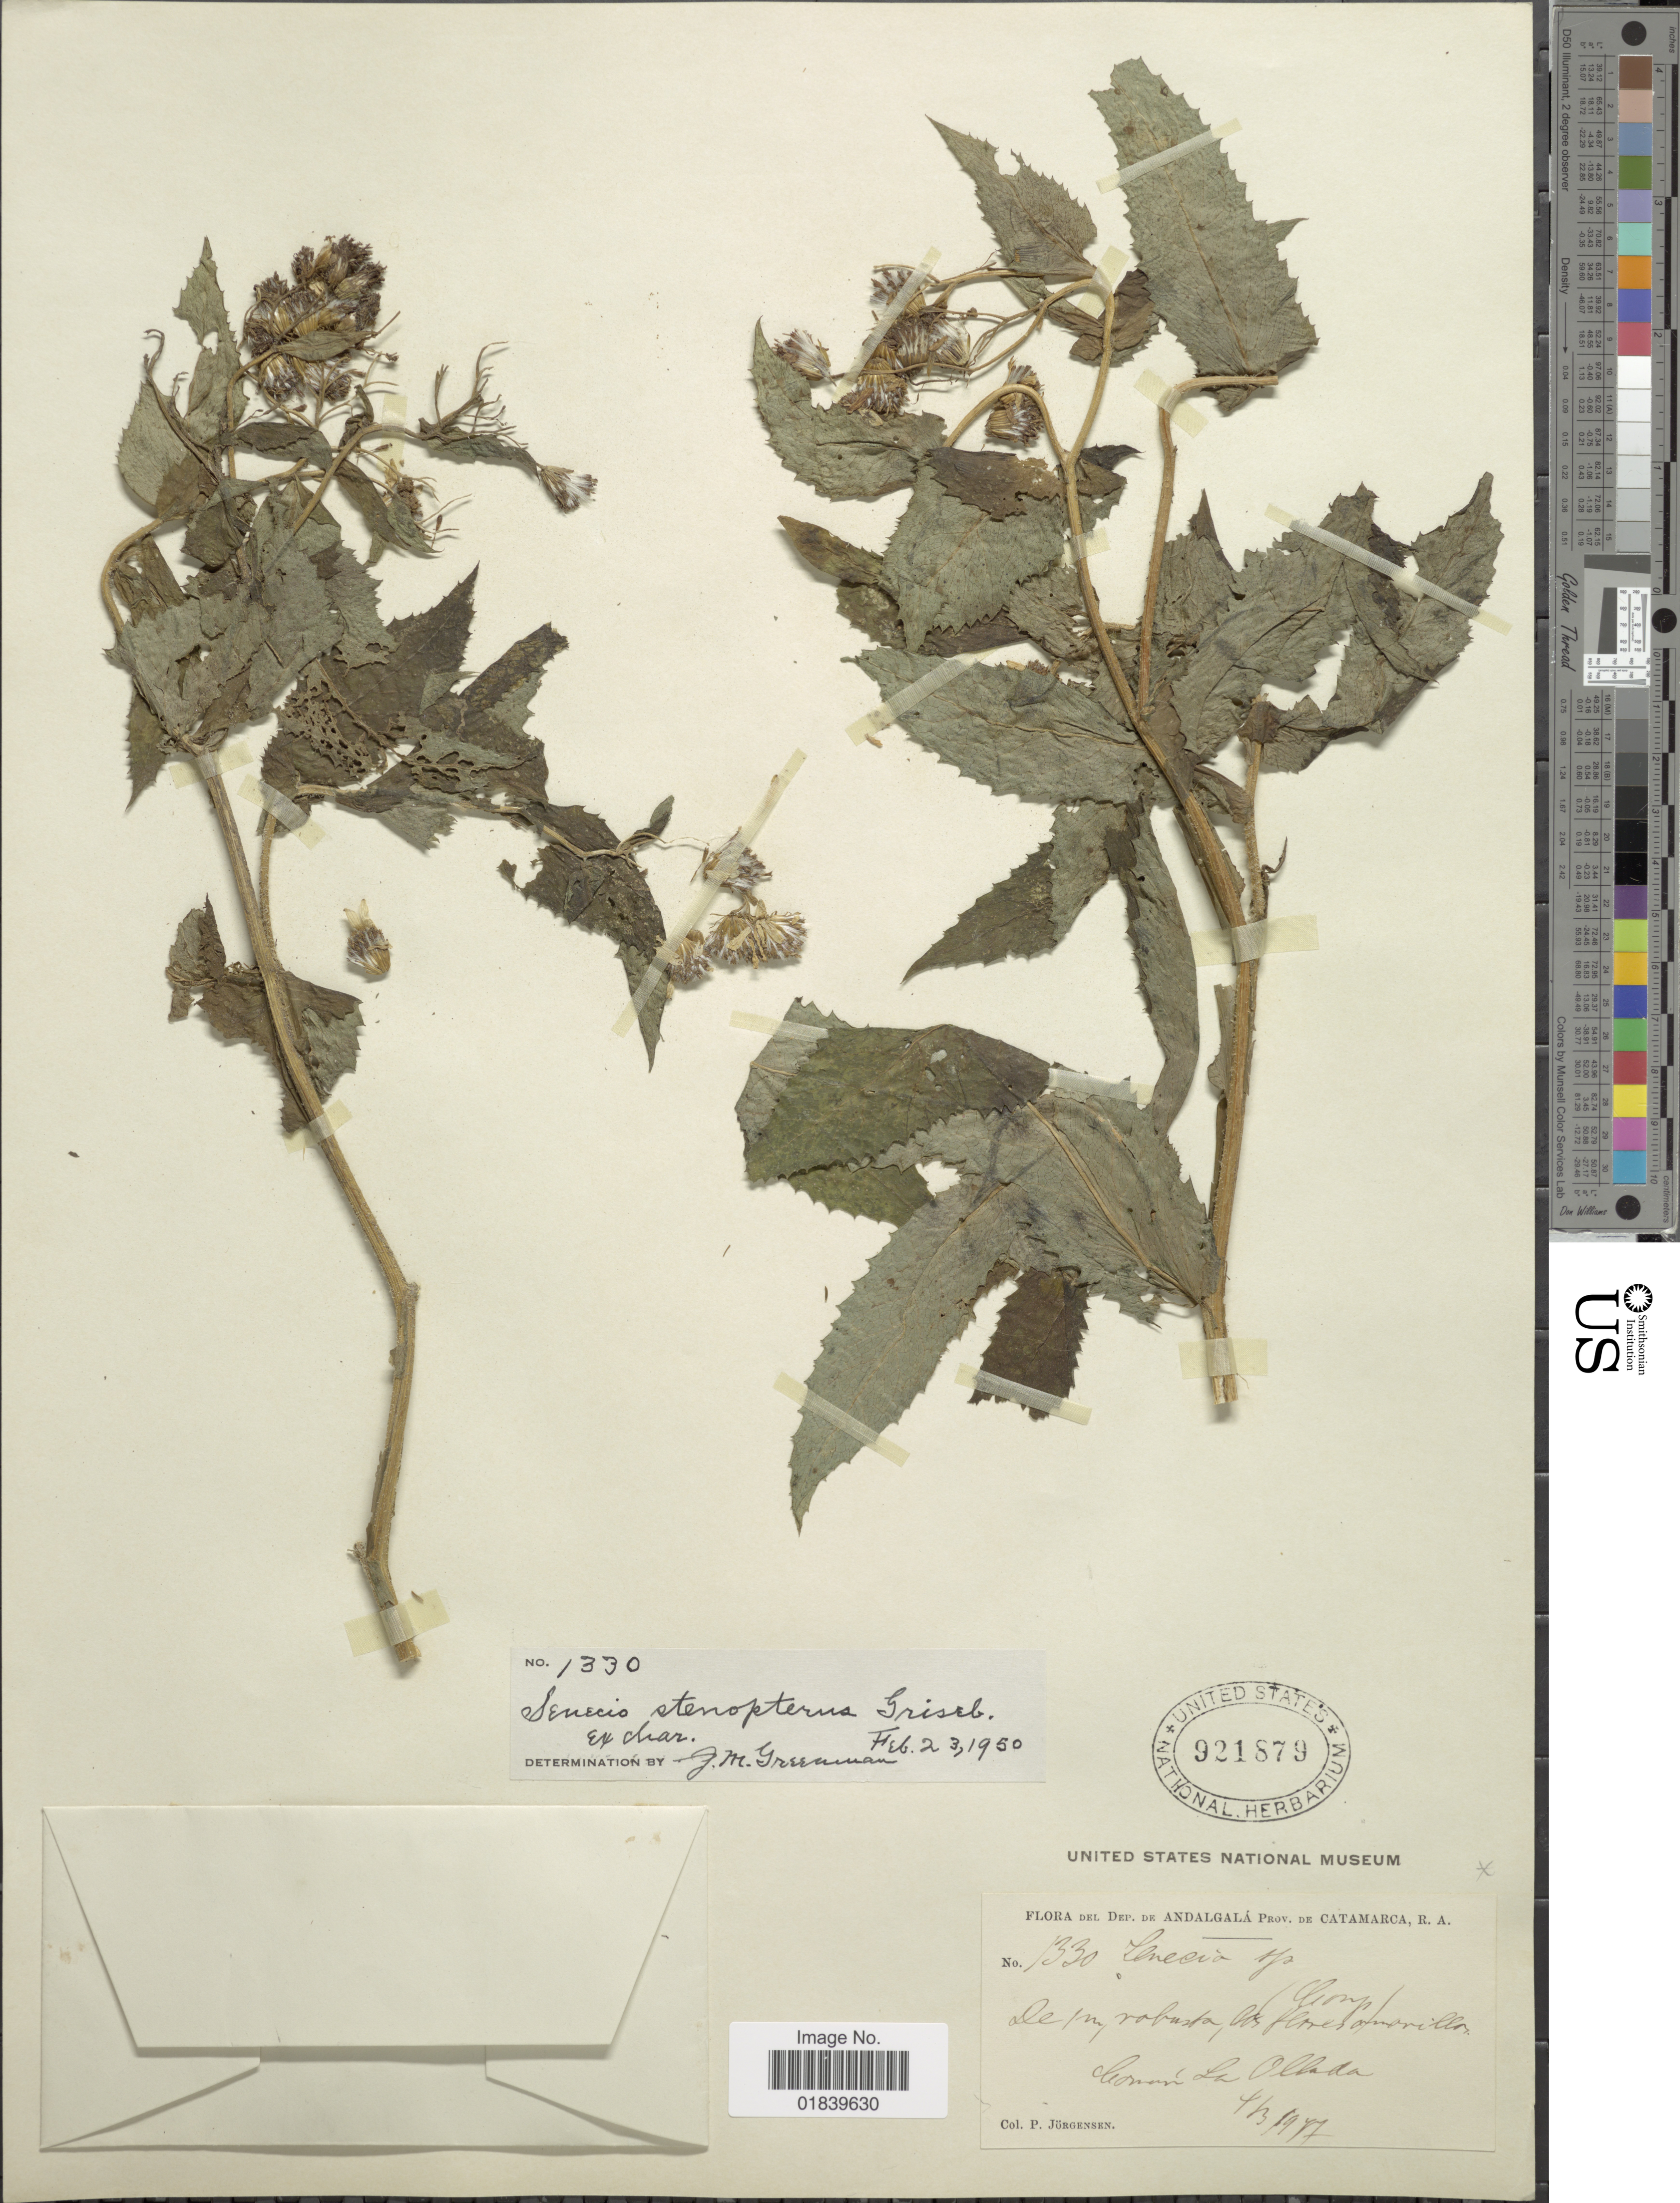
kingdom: Plantae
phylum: Tracheophyta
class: Magnoliopsida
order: Asterales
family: Asteraceae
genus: Senecio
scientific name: Senecio deferens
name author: Griseb.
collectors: P. Jörgensen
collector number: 1330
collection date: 1977-03-04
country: Argentina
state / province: Catamarca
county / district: Andalgalá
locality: Comun La Ollada.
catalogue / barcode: US 921879